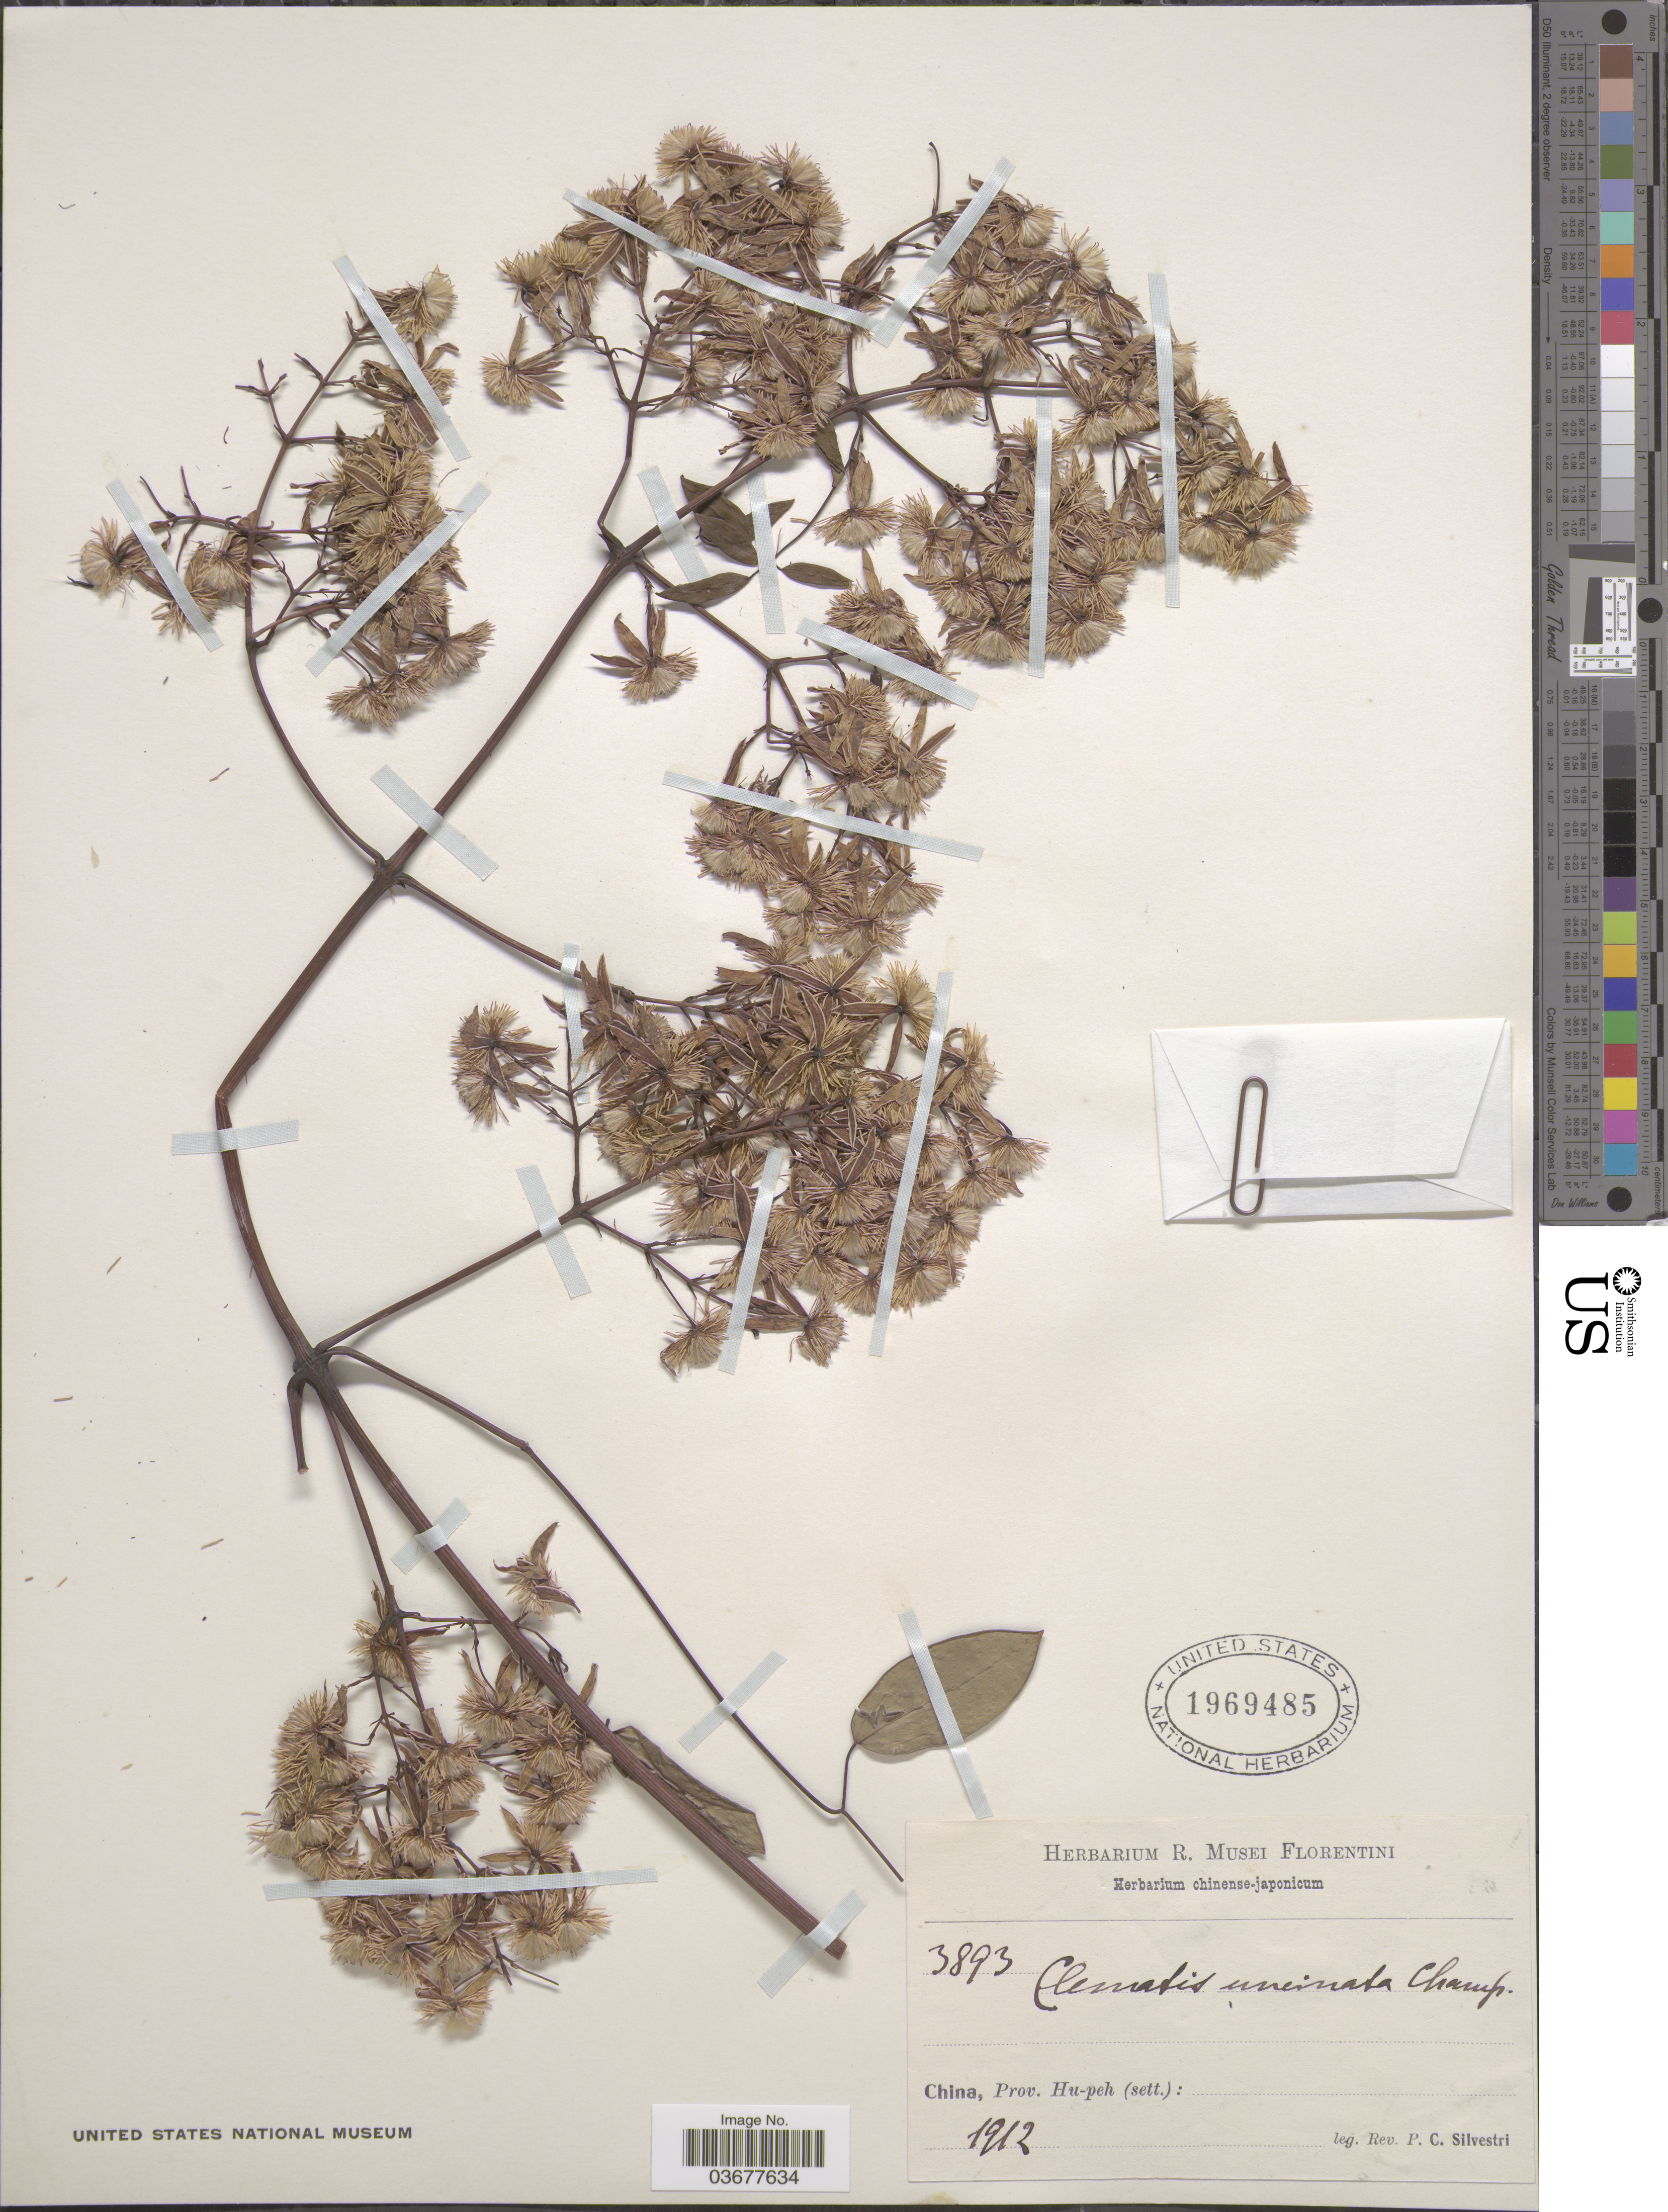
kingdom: Plantae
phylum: Tracheophyta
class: Magnoliopsida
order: Ranunculales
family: Ranunculaceae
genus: Clematis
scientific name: Clematis uncinata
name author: Champ. ex Benth.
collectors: P. Silvestri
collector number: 3893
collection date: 1912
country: China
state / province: Hubei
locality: Prov. Hu-peh (sett.).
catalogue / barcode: US 1969485